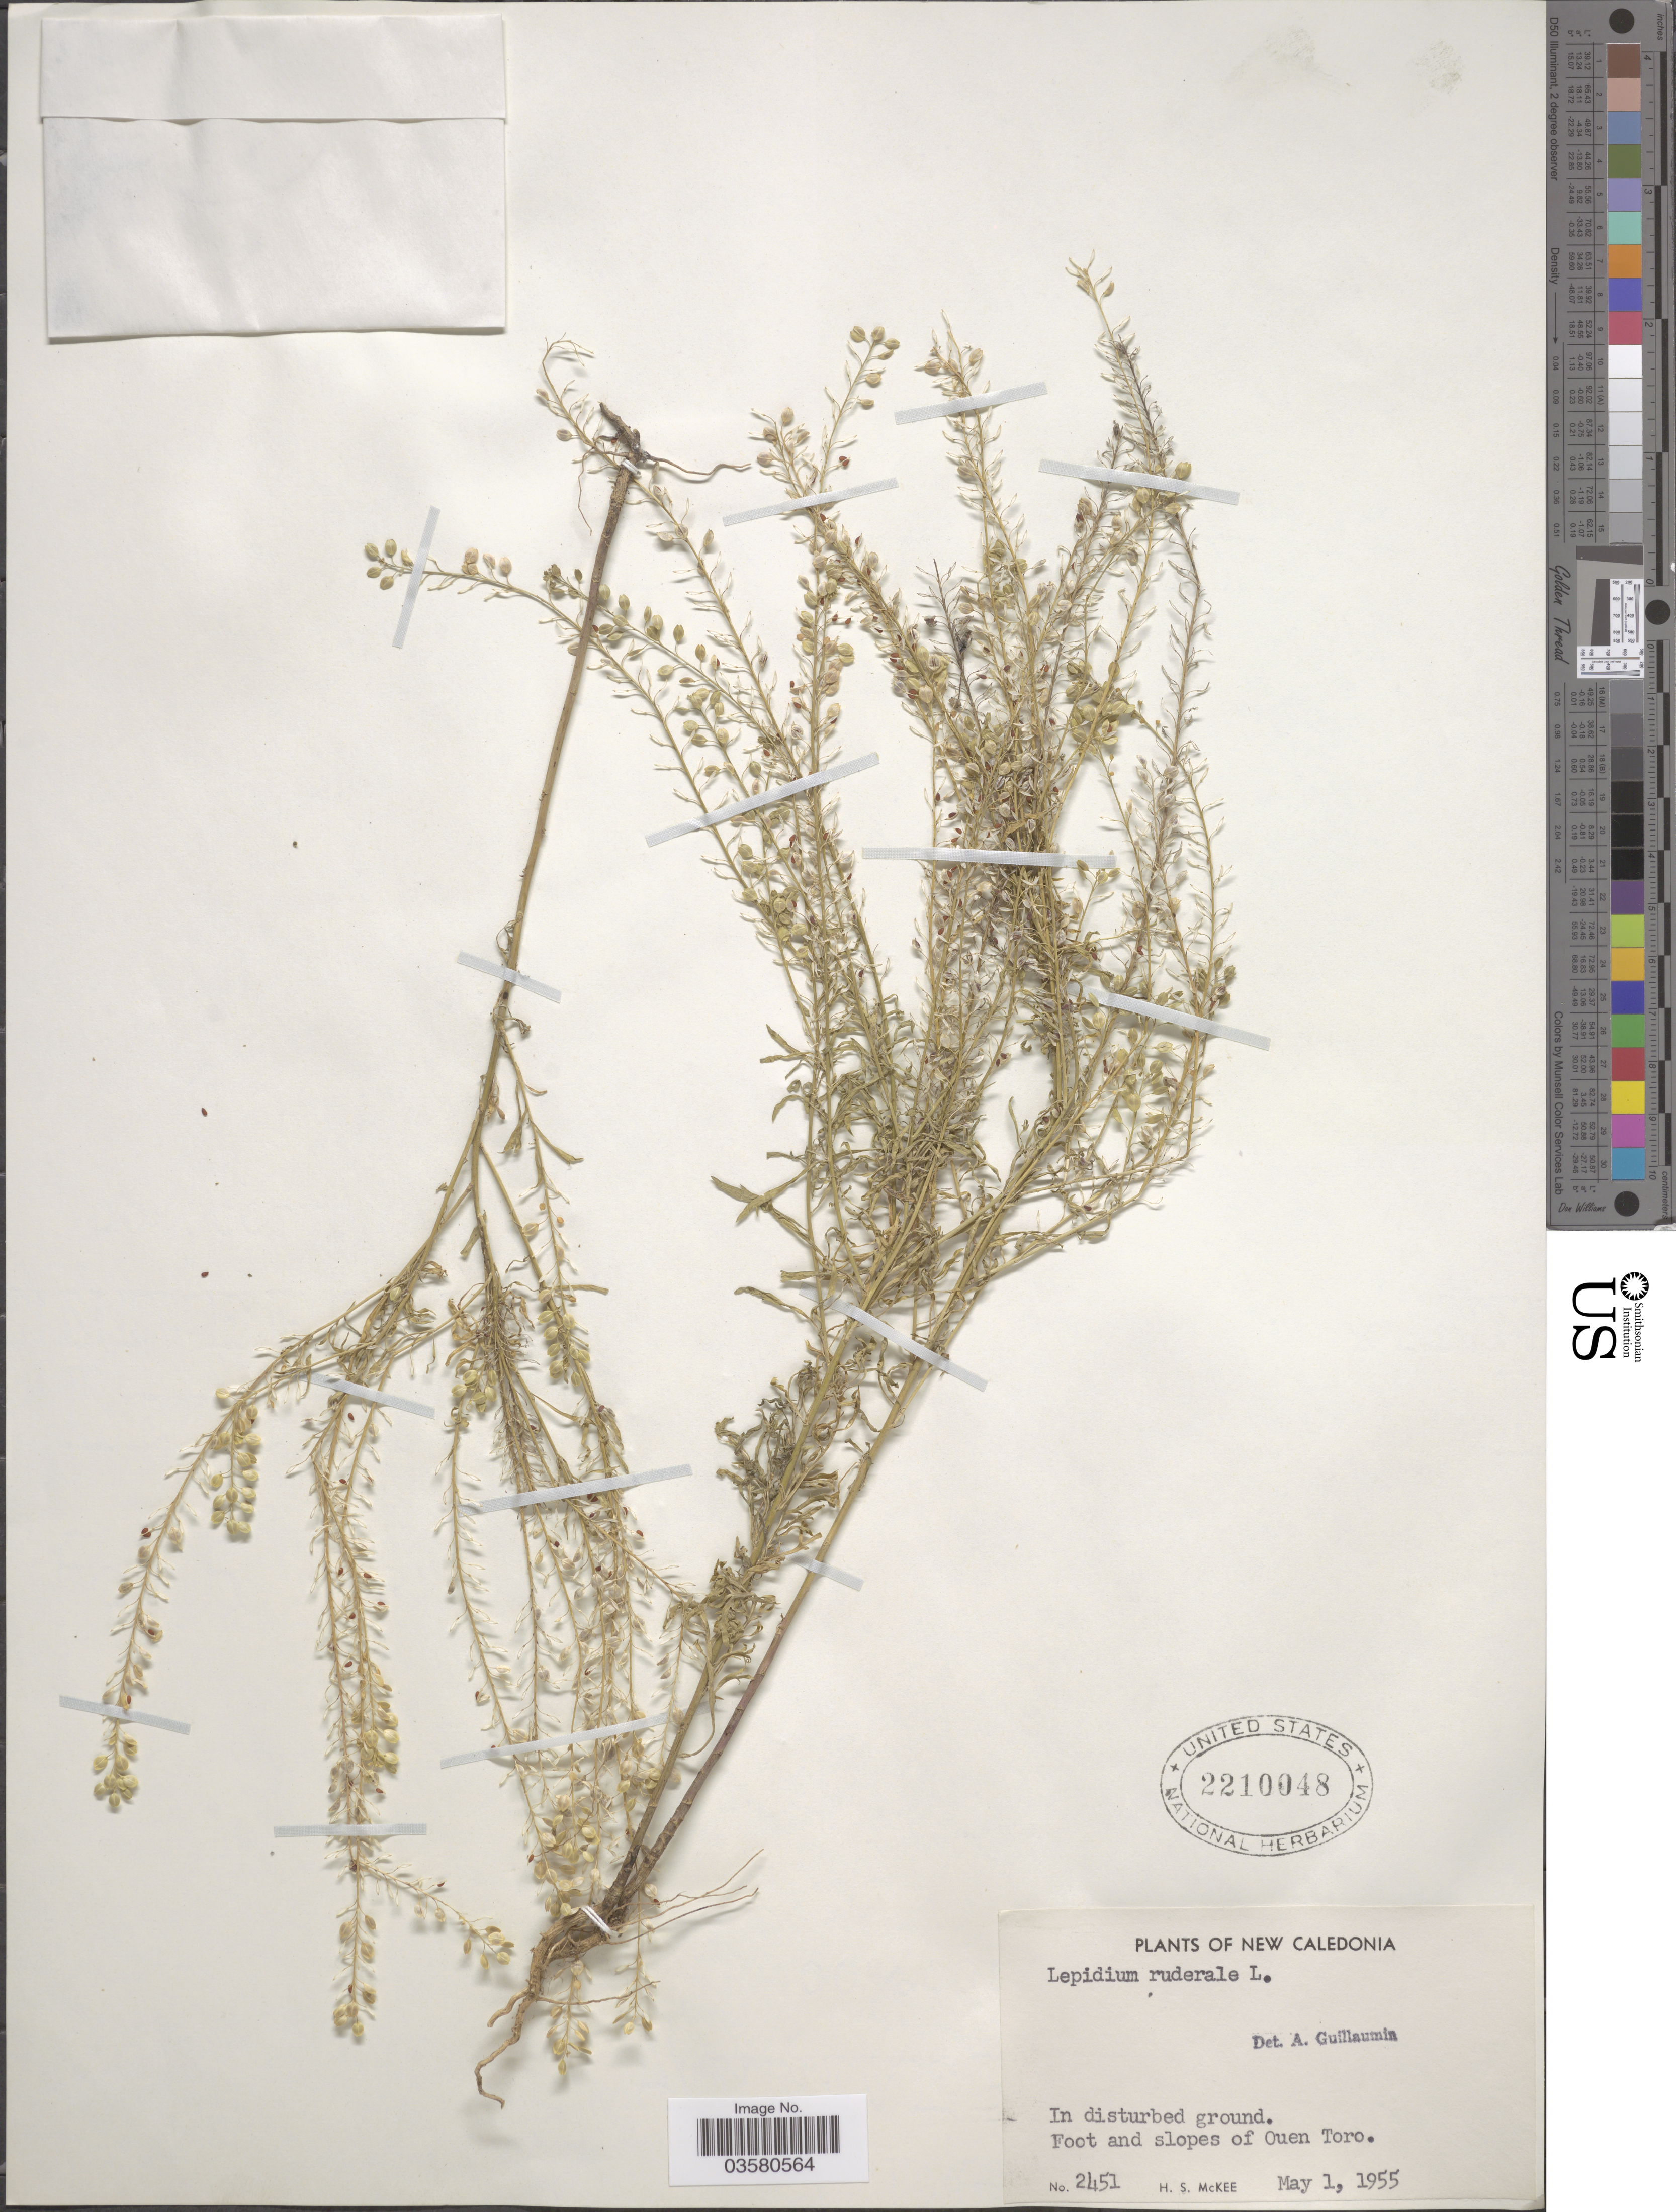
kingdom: Plantae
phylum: Tracheophyta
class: Magnoliopsida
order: Brassicales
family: Brassicaceae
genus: Lepidium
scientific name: Lepidium ruderale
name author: Burm. f.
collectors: H. S. McKee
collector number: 2451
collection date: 1955-05-01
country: New Caledonia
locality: Foot and slopes of Ouen Toro.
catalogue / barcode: US 2210048